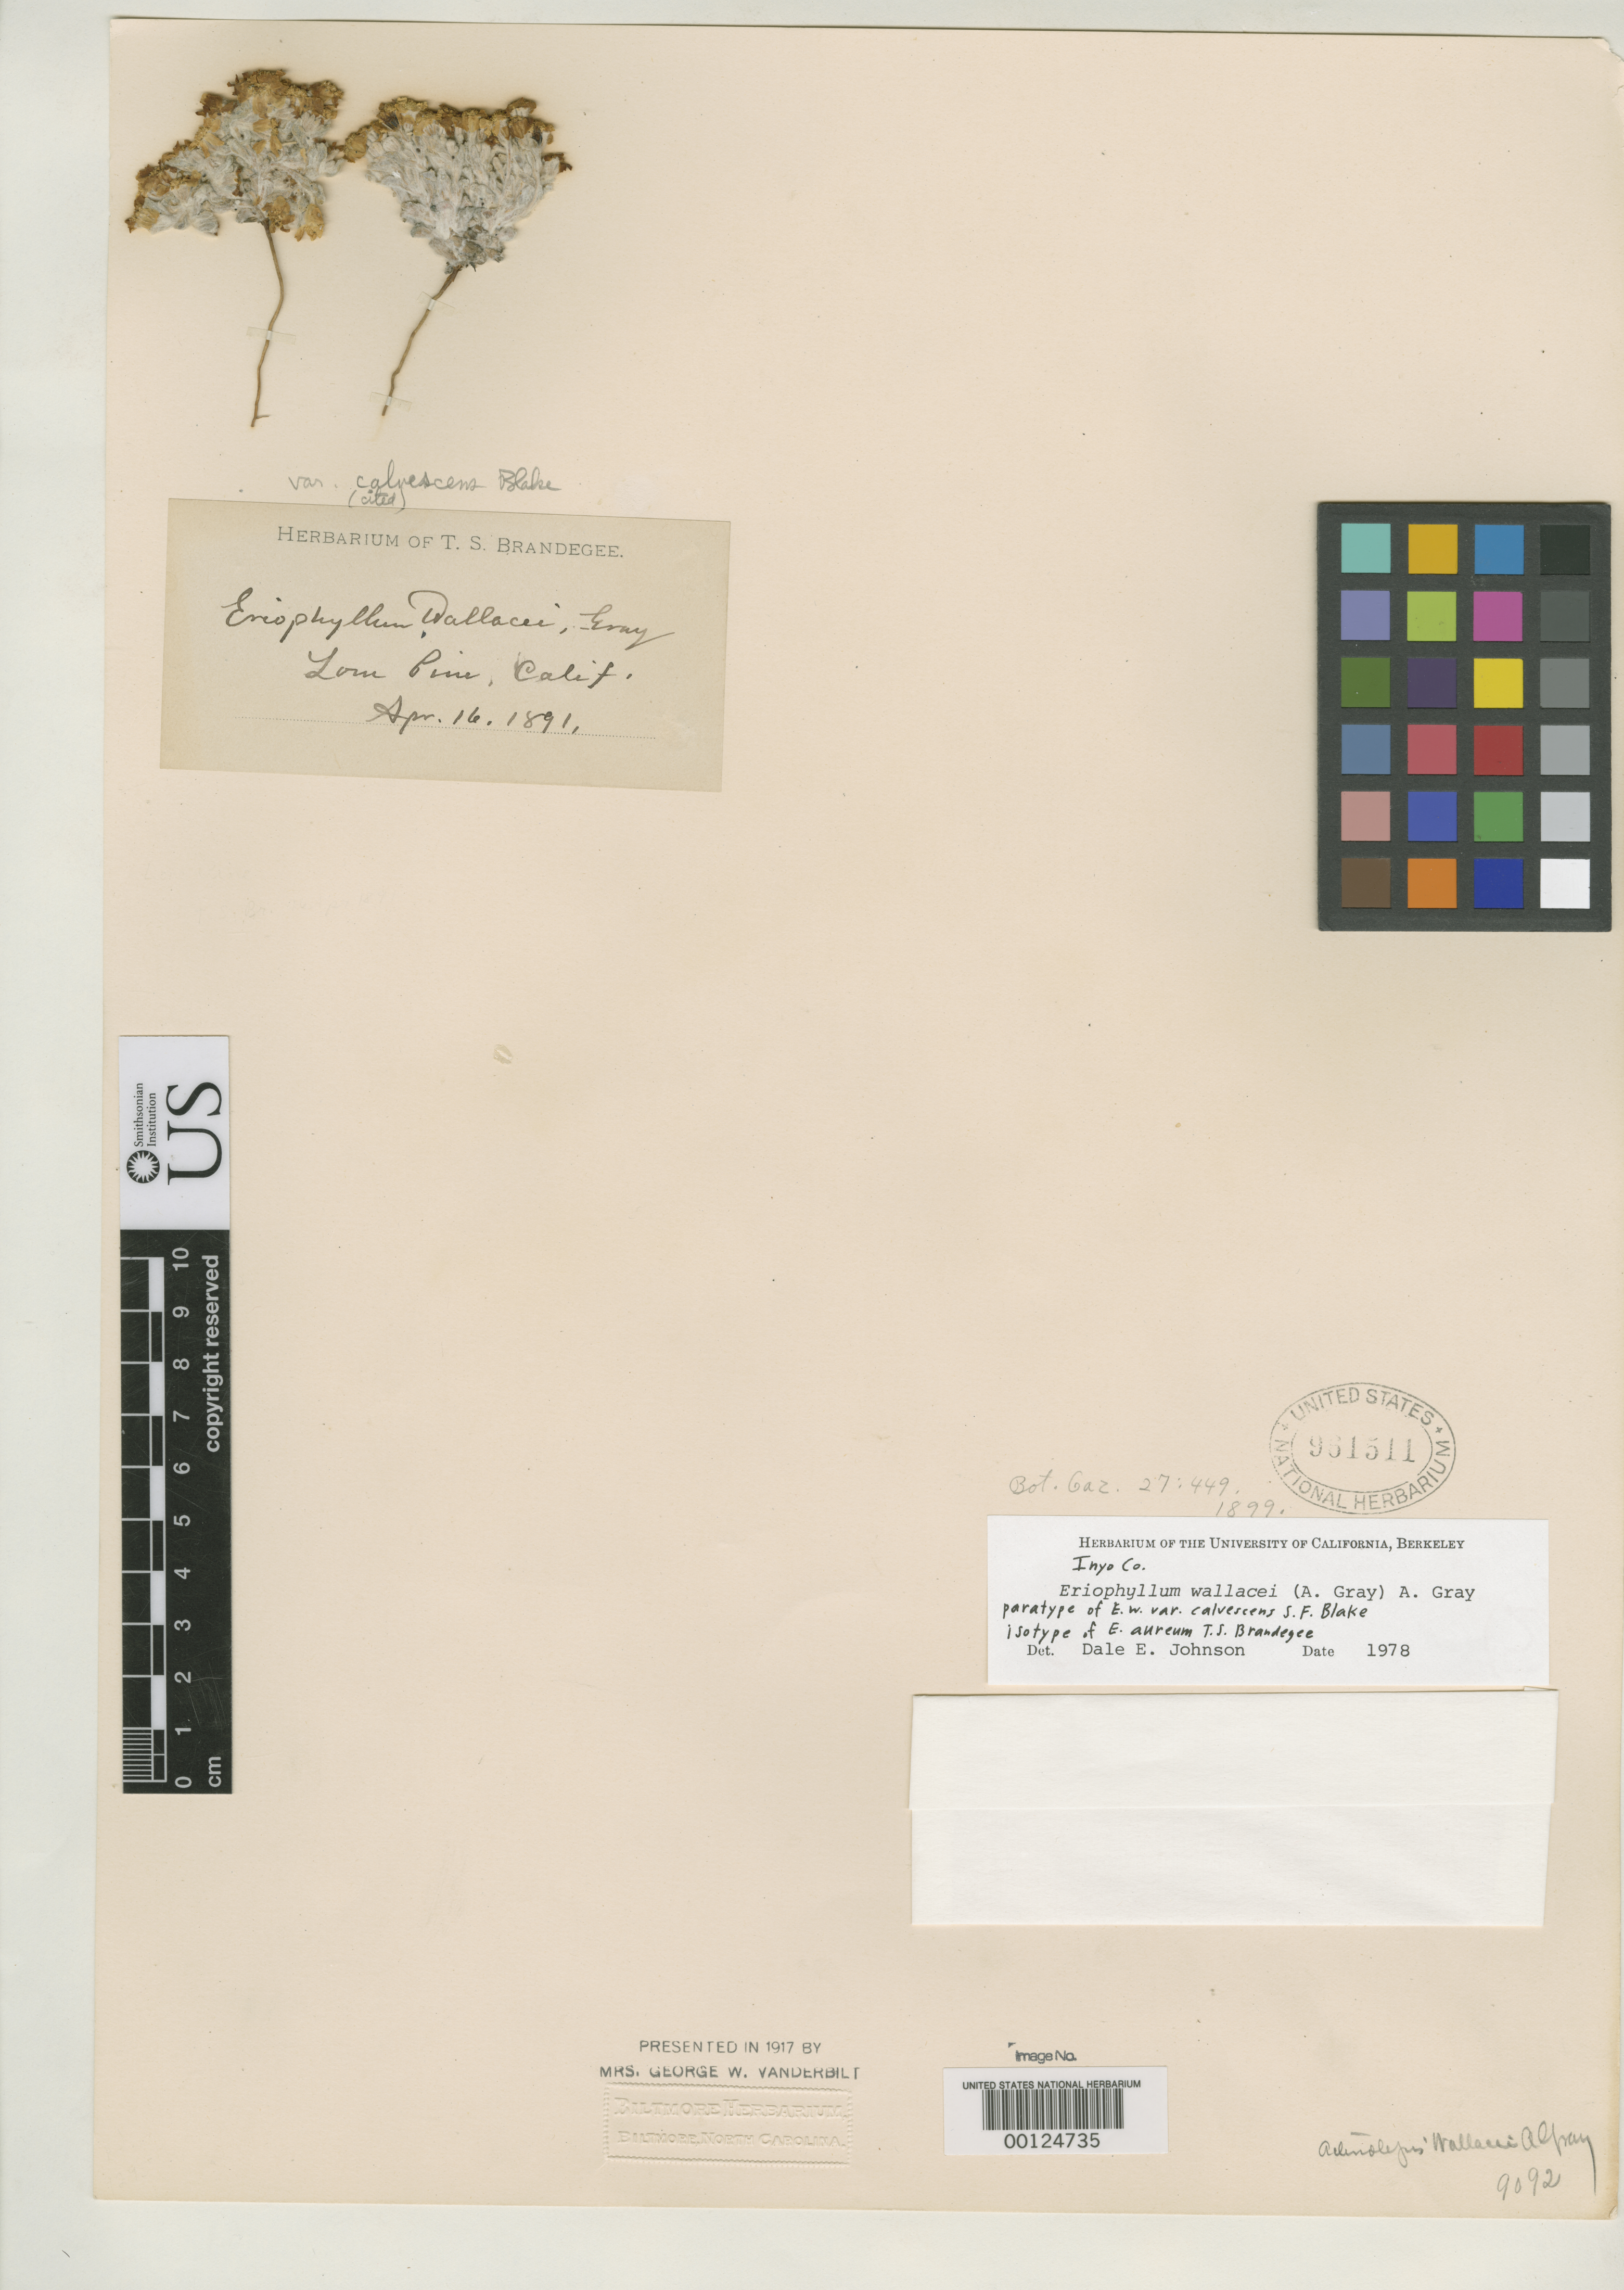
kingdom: Plantae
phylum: Tracheophyta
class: Magnoliopsida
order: Asterales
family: Asteraceae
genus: Eriophyllum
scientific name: Eriophyllum aureum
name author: Brandegee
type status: Isotype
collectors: T. S. Brandegee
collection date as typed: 16 Apr 1891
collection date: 1891-04-16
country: United States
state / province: California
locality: Lone Pine.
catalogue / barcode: US 961511